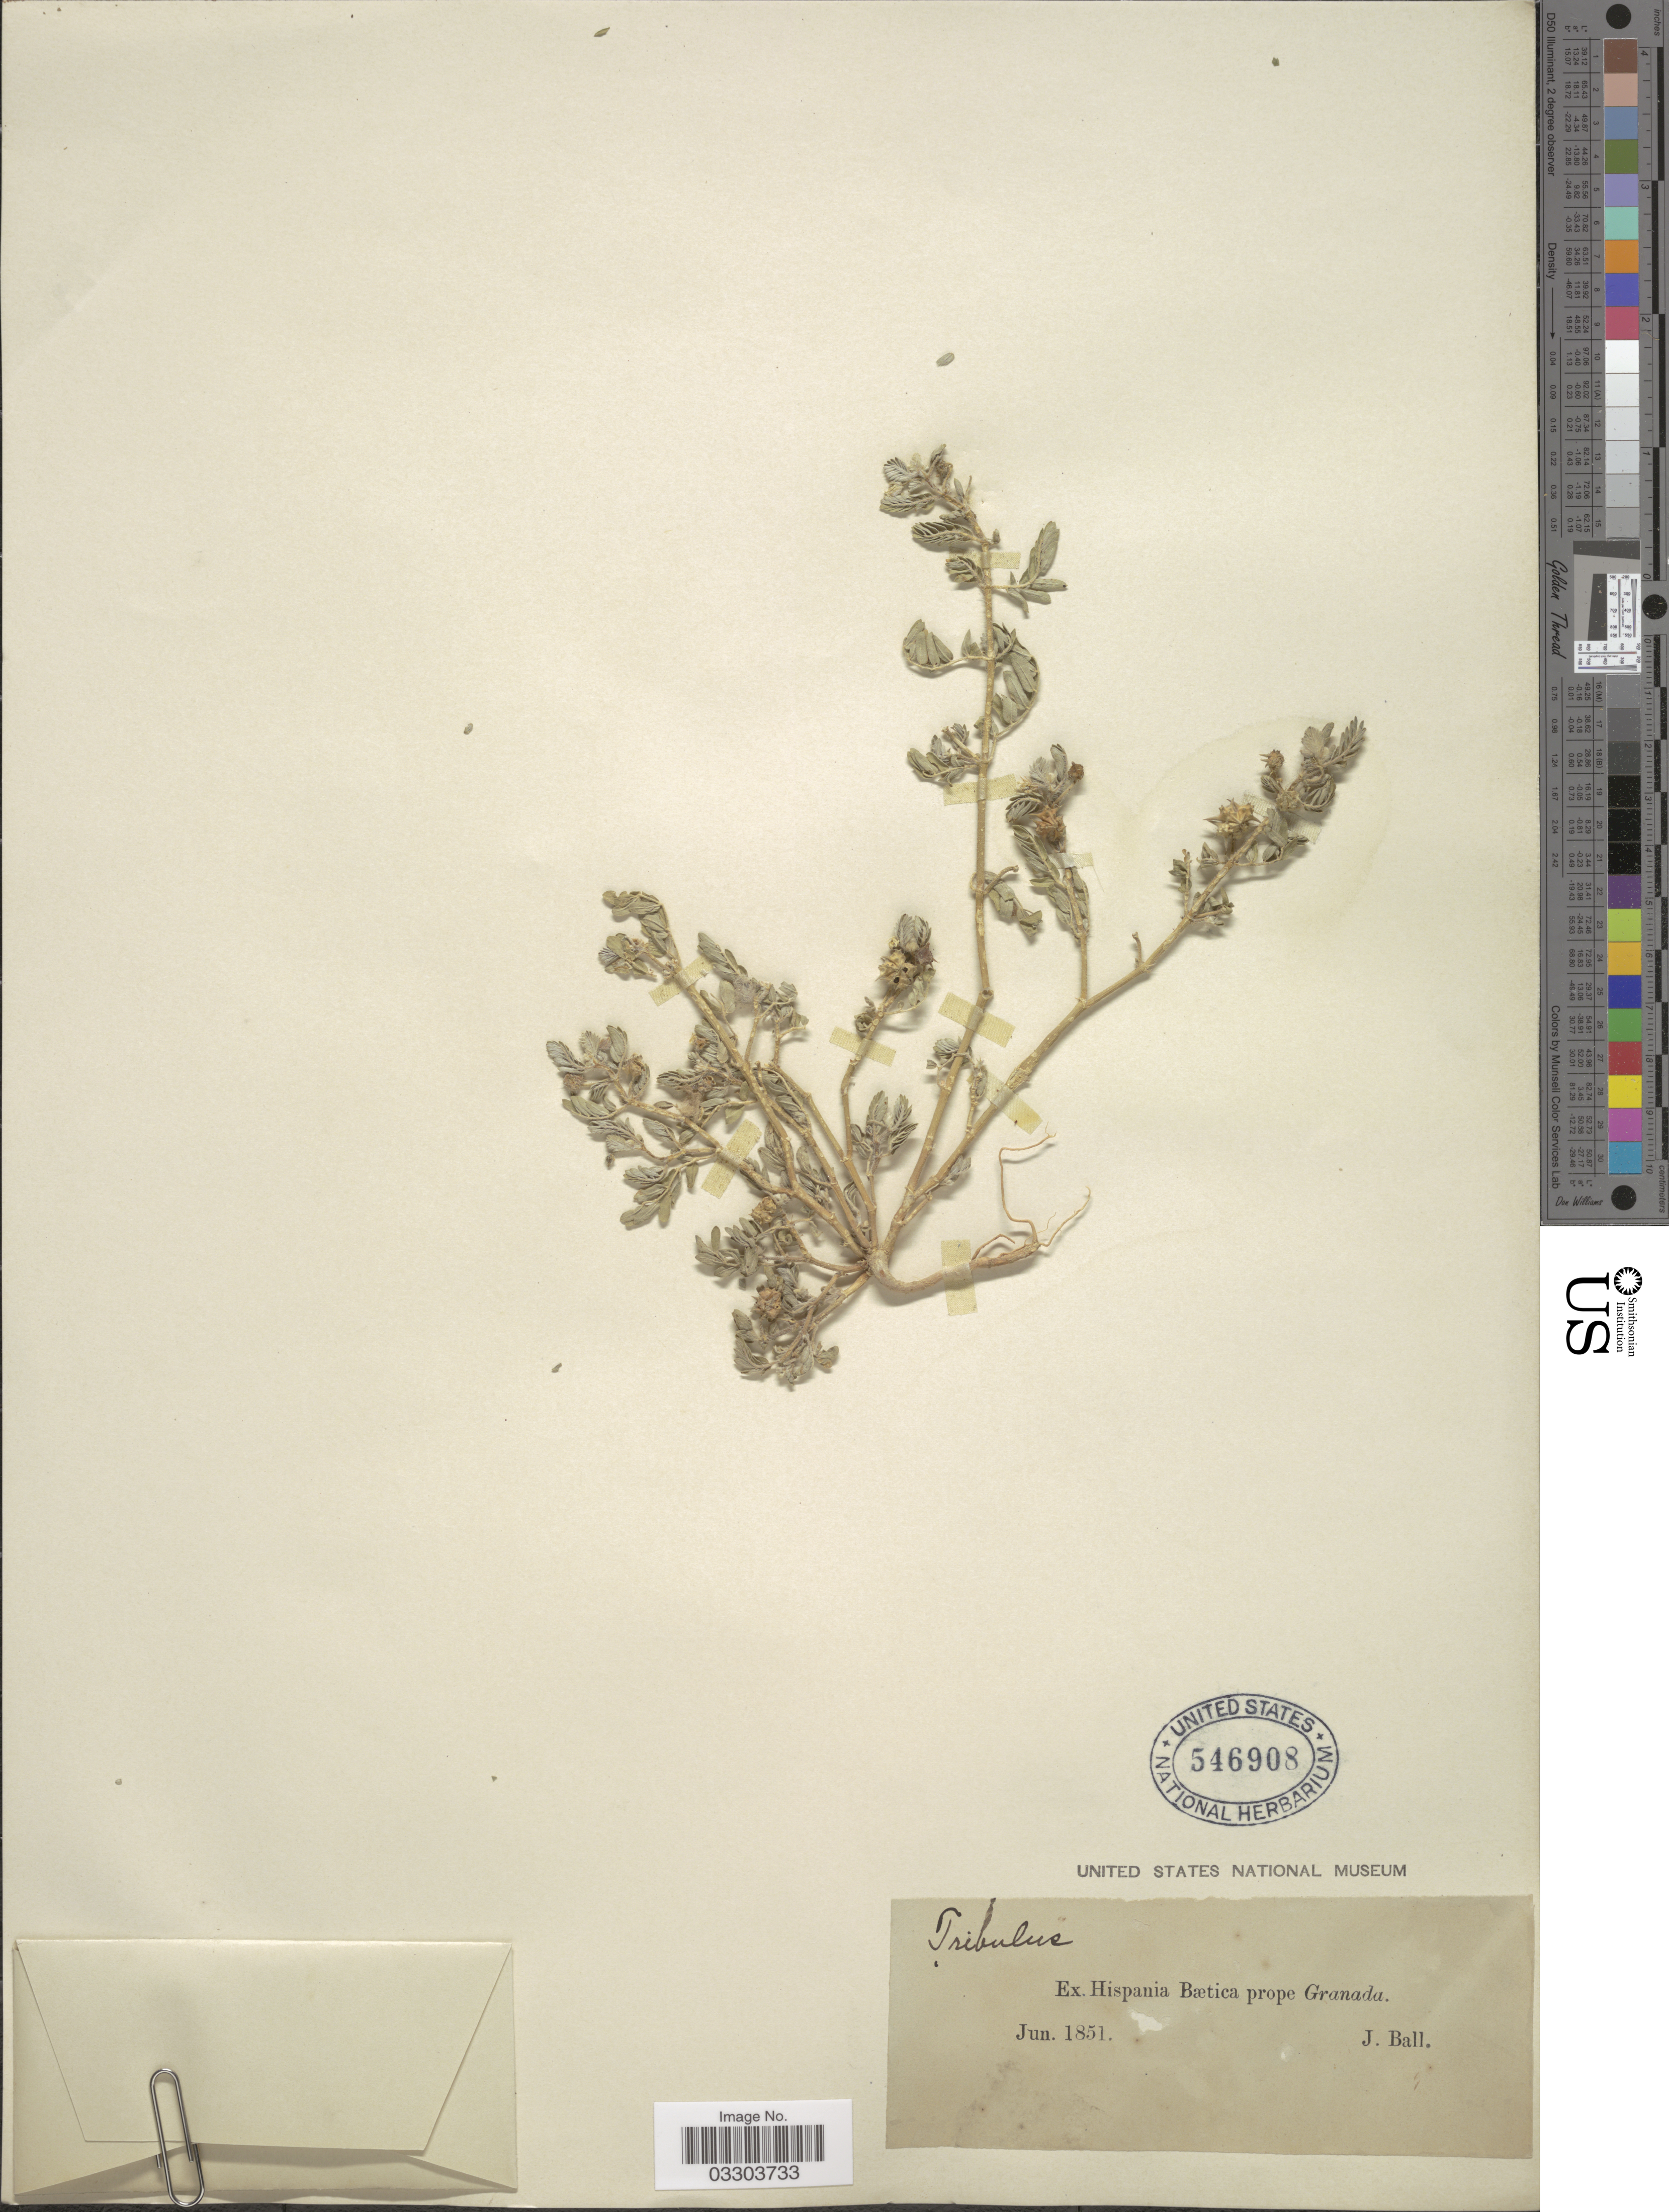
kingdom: Plantae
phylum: Tracheophyta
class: Magnoliopsida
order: Zygophyllales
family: Zygophyllaceae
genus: Tribulus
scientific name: Tribulus terrestris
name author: L.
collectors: J. Ball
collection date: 1851-06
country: Spain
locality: Ex. Hispania Bætica prope Granada.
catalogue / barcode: US 546908